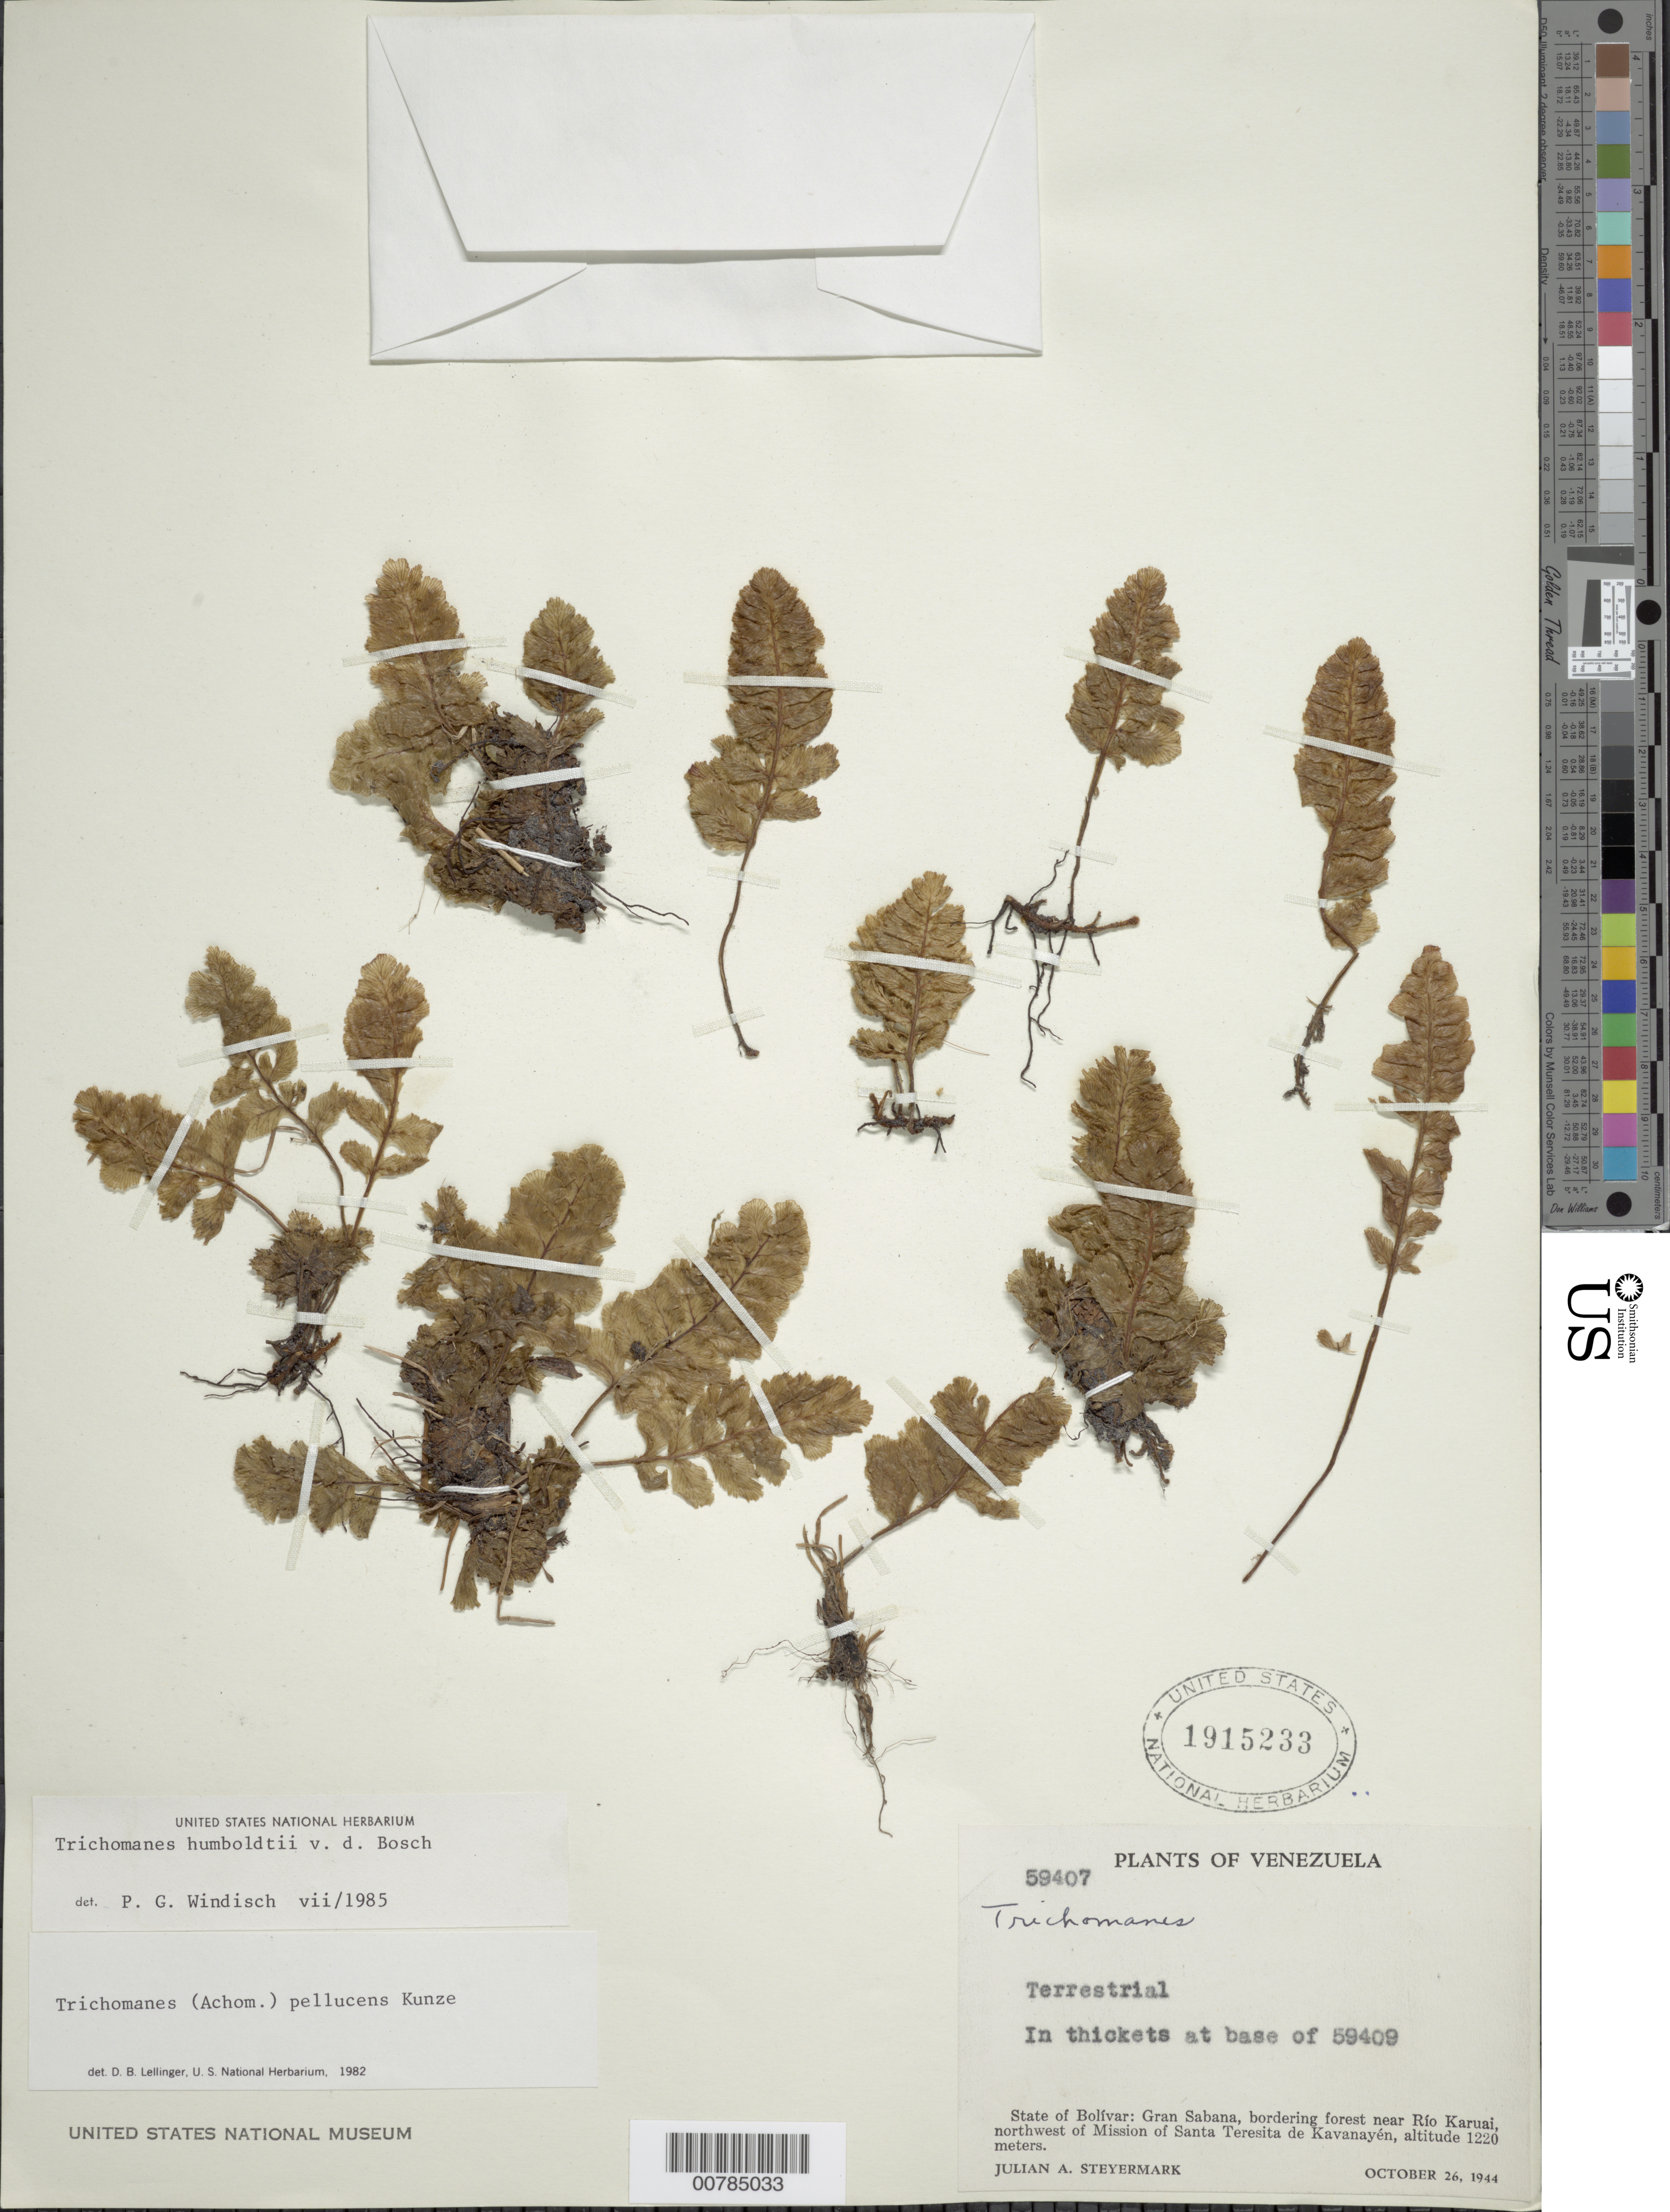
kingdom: Plantae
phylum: Tracheophyta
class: Polypodiopsida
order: Hymenophyllales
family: Hymenophyllaceae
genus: Trichomanes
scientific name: Trichomanes humboldtii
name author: (Bosch) Lellinger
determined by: Windisch, Paulo Guenter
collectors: J. Steyermark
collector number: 59407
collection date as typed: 26-Oct-44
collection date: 1944-10-26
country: Venezuela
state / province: Bolívar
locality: Gran Sabana, between Mission of Santa Teresita de Kavanayén NW to Río Karuai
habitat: In thickets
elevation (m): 1220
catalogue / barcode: US 1915233